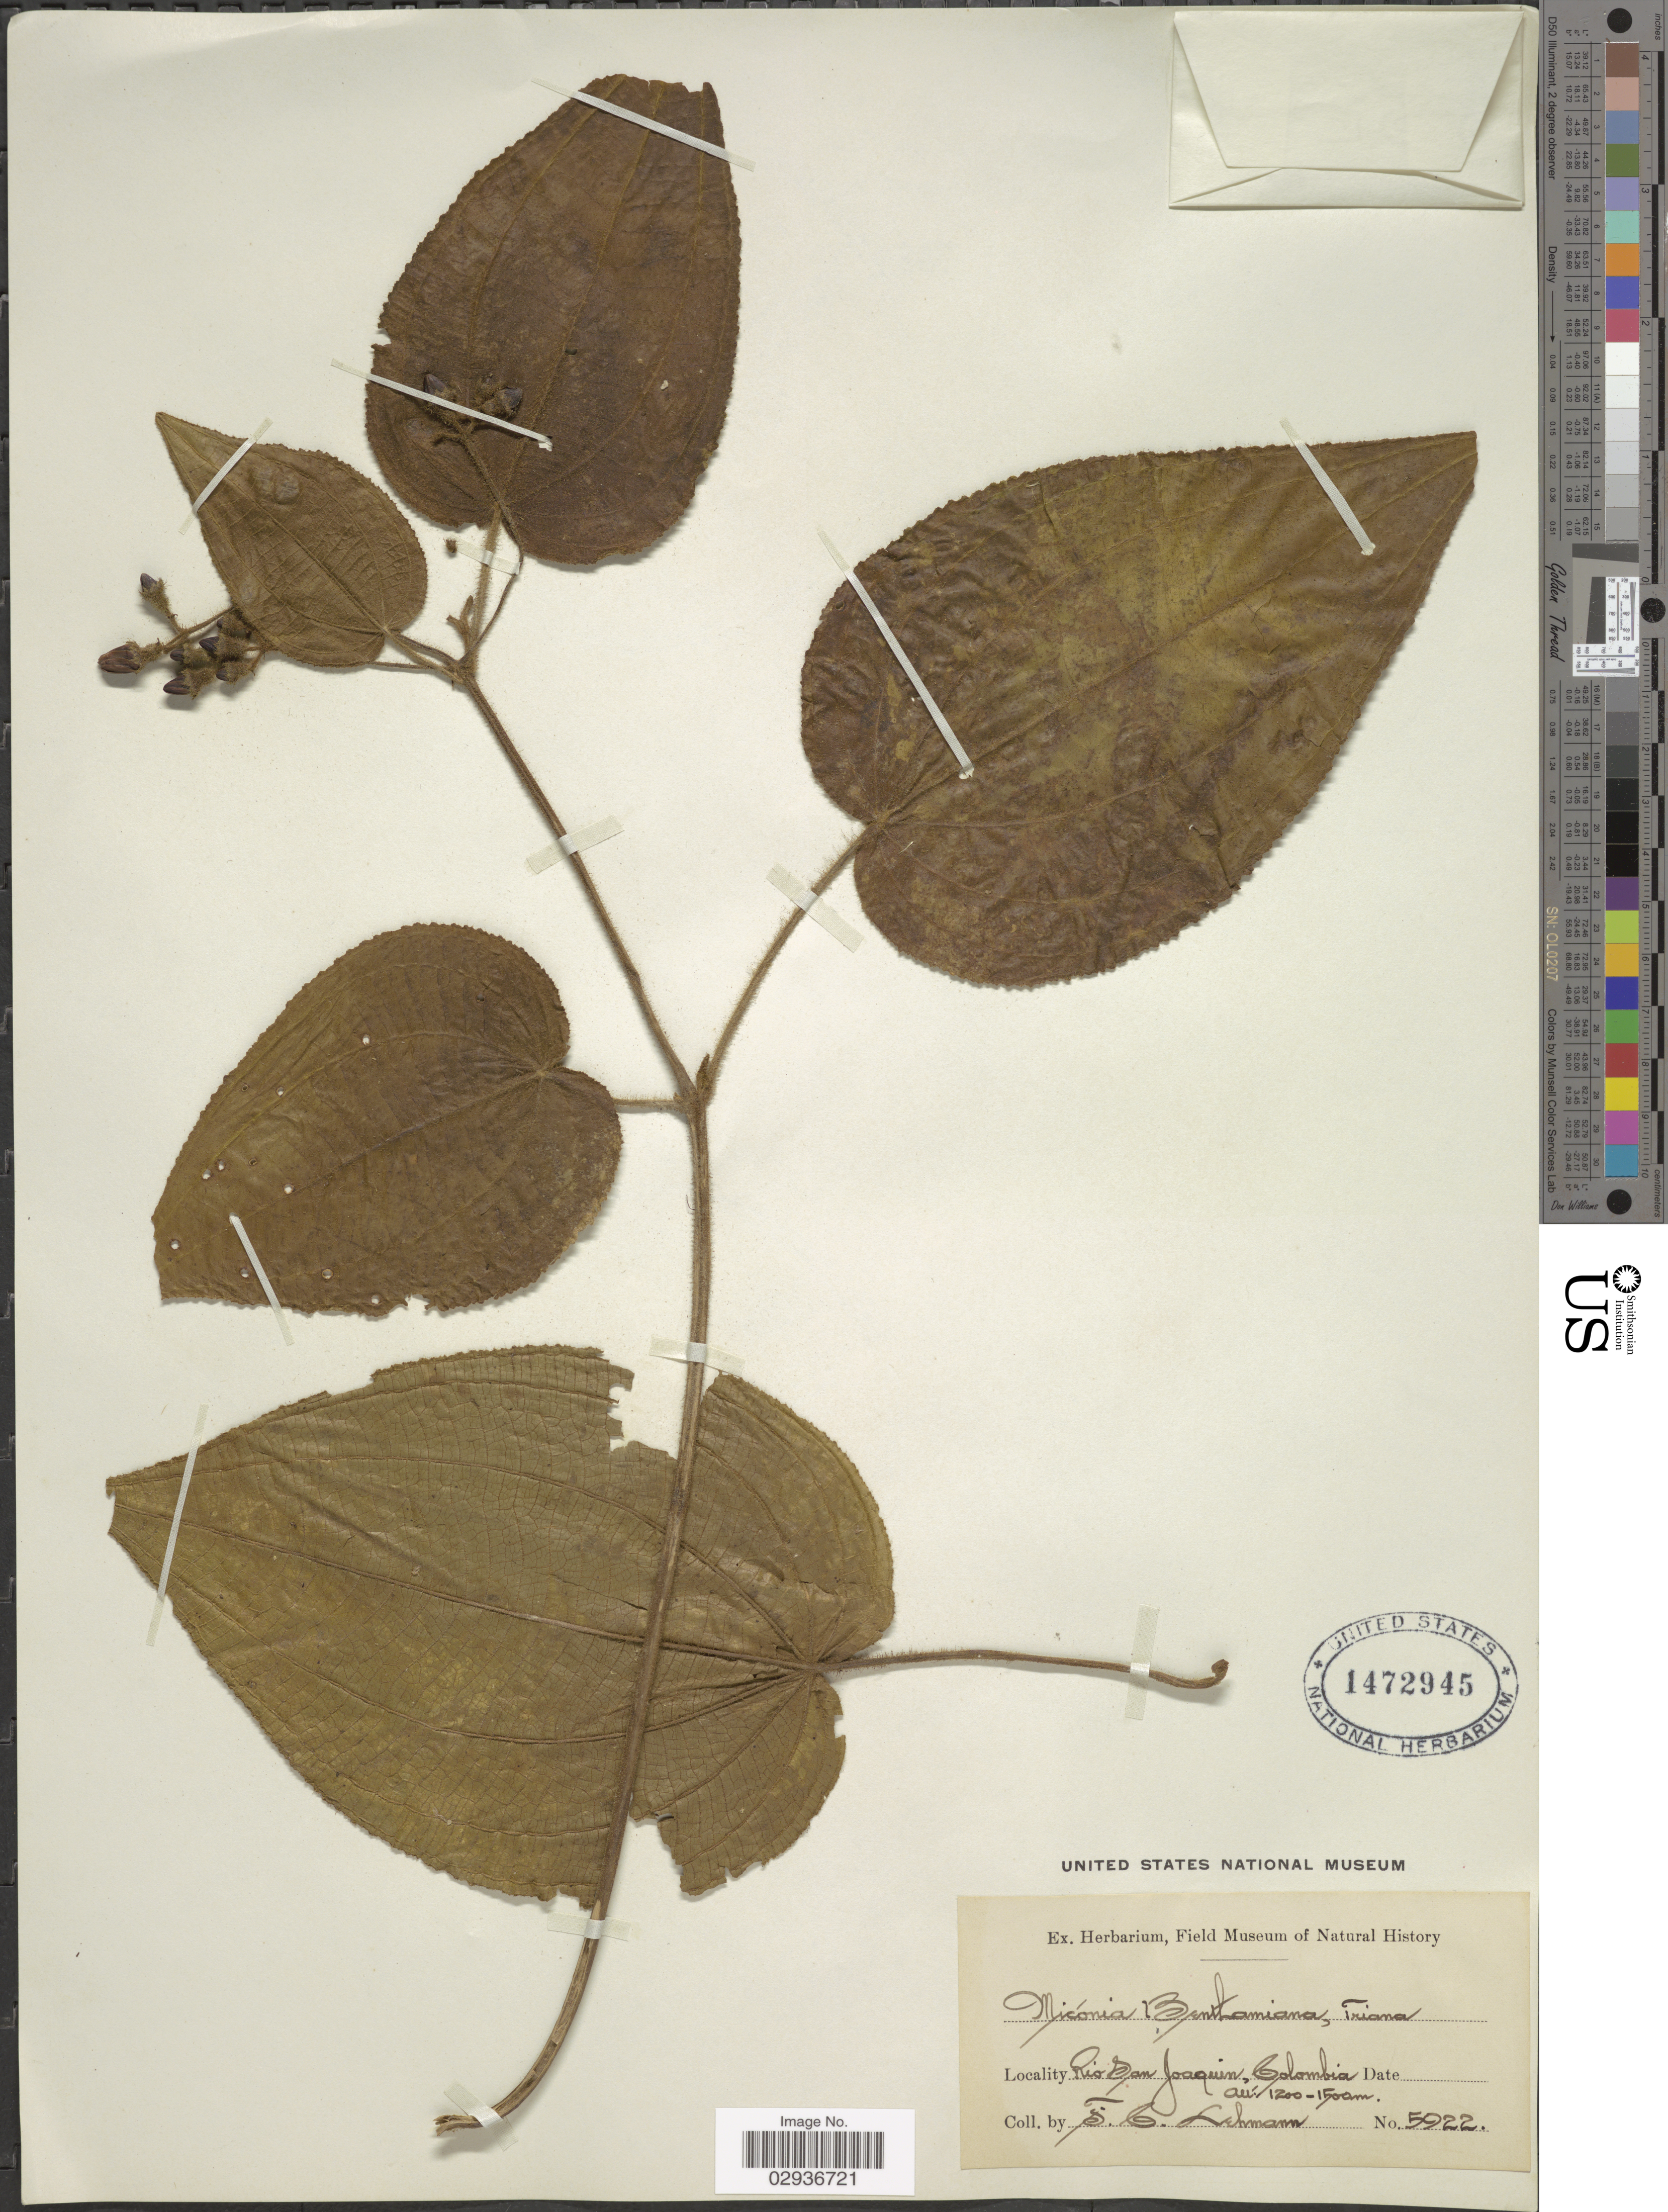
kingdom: Plantae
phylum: Tracheophyta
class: Magnoliopsida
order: Myrtales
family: Melastomataceae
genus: Miconia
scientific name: Miconia benthamiana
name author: Triana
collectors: F. C. Lehmann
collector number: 5922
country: Colombia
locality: Rio San Joaquin.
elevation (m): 1200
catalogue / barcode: US 1472945